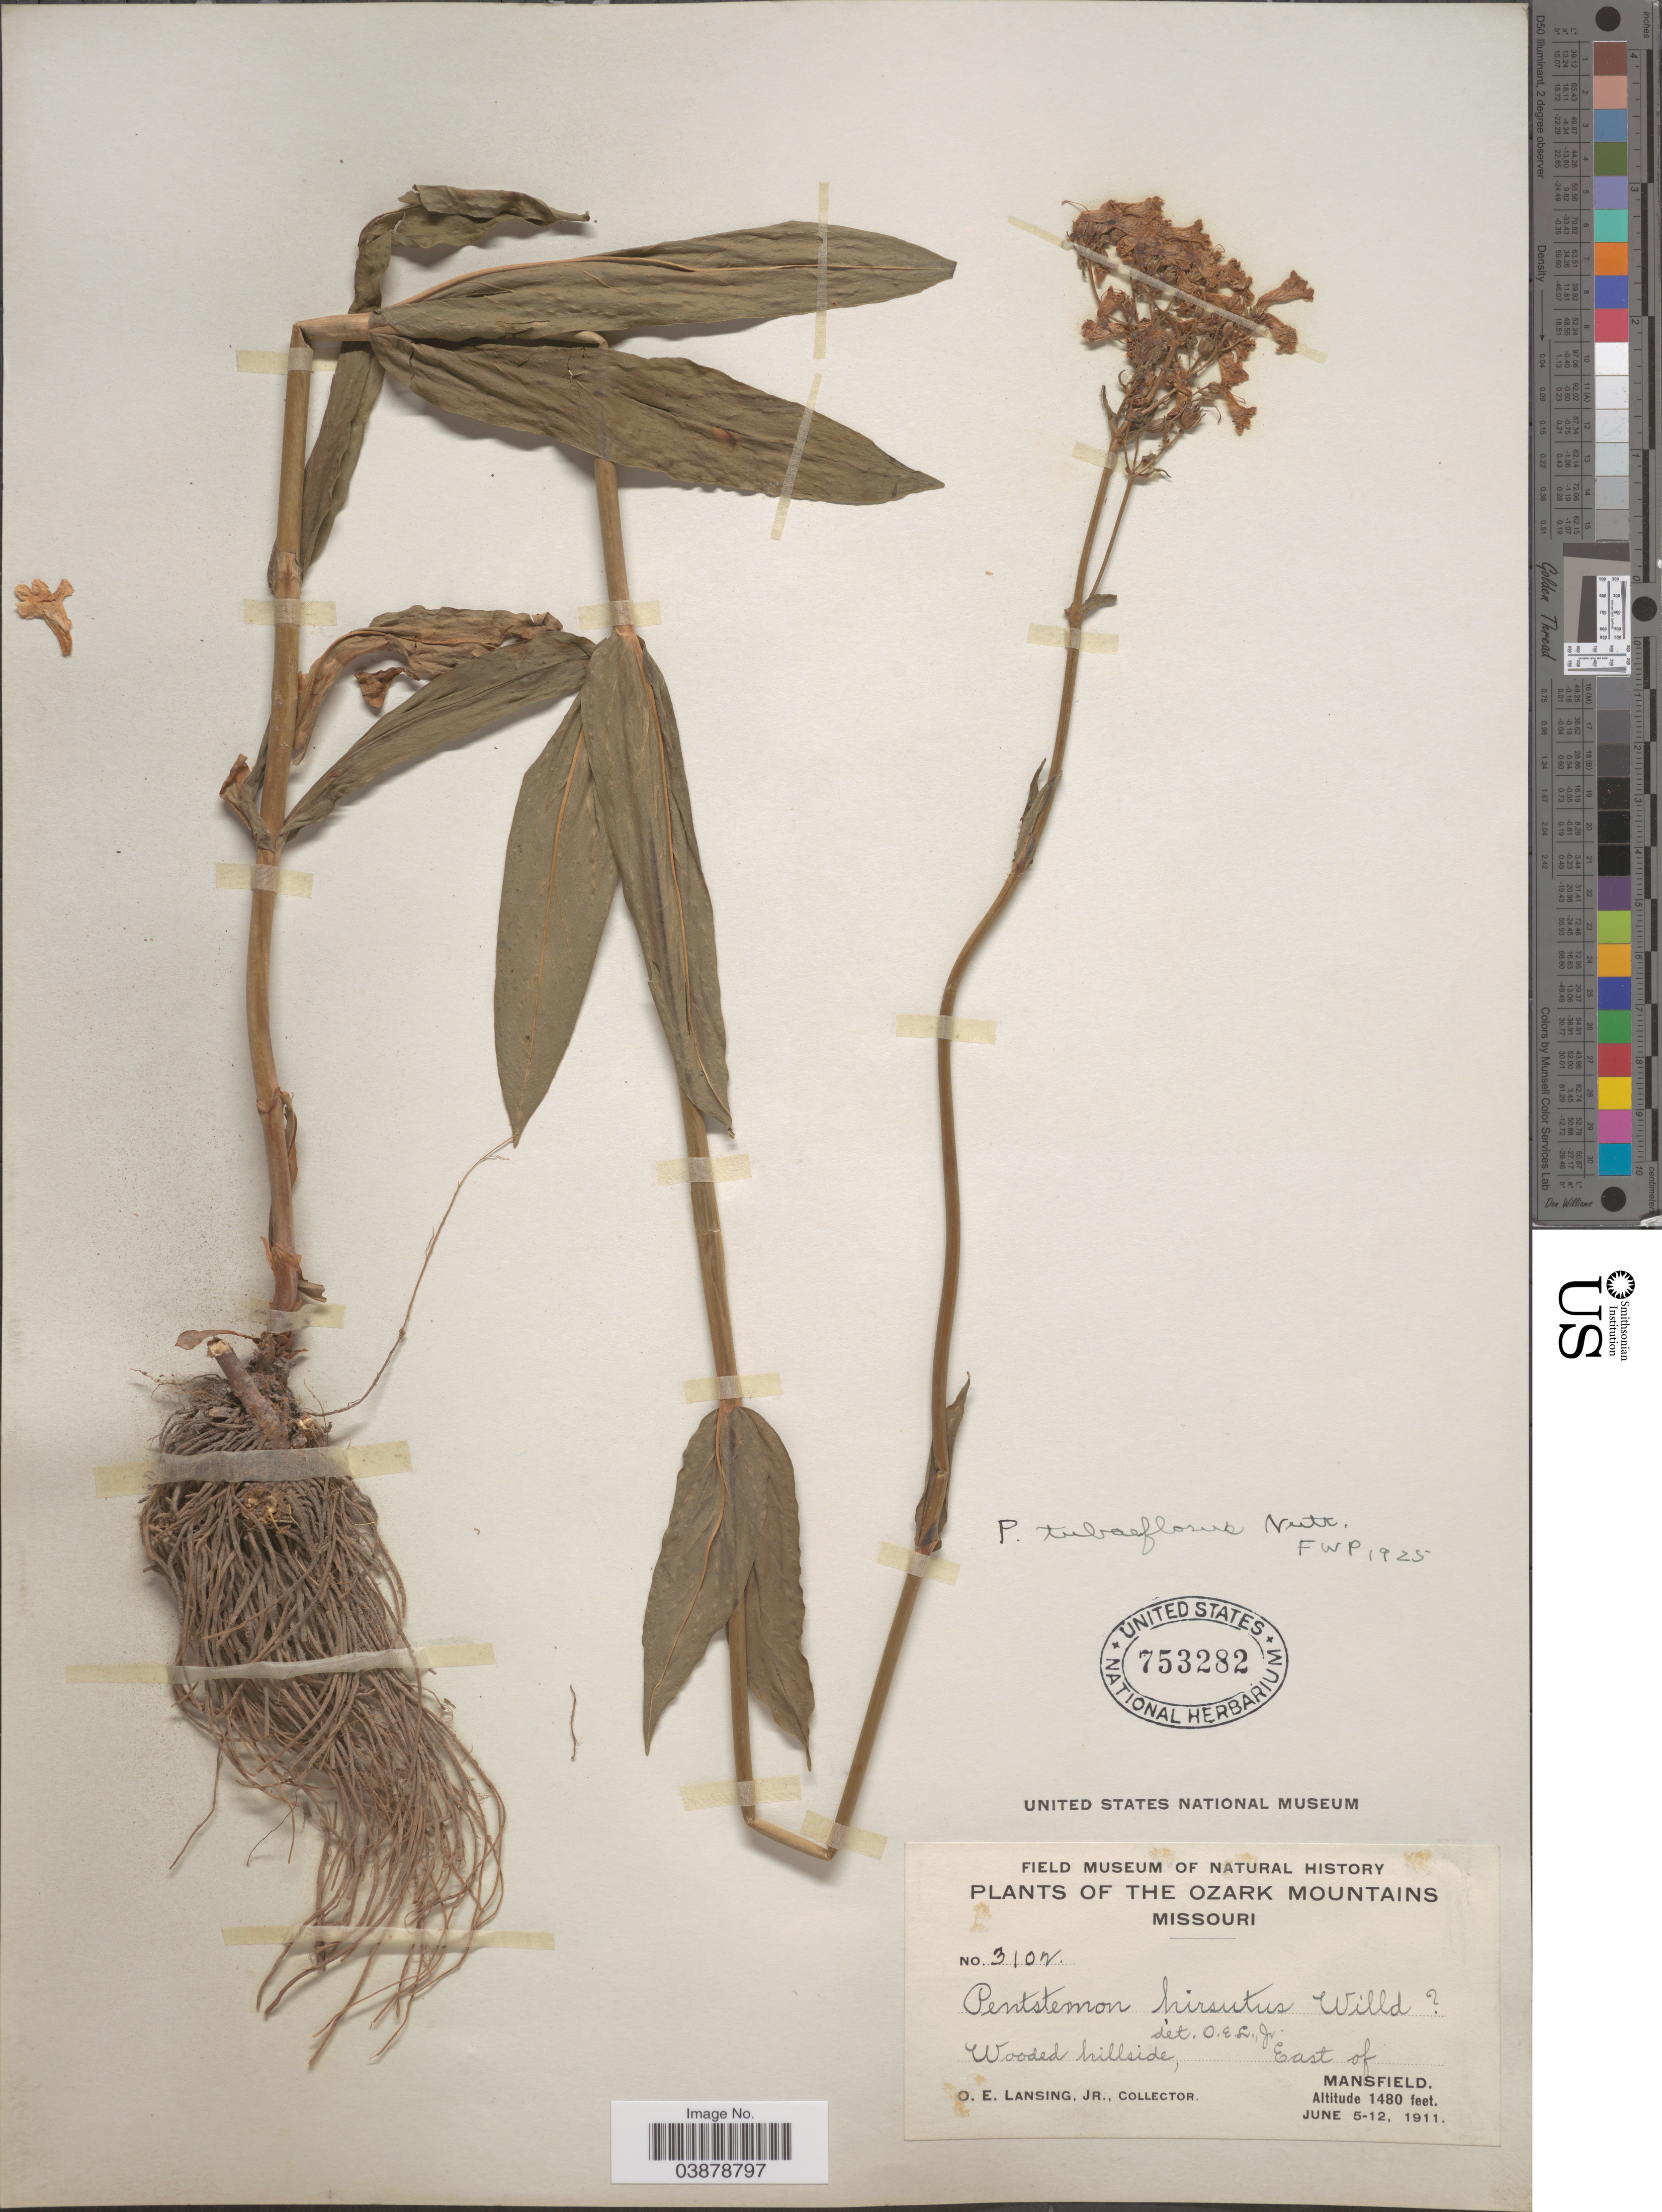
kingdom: Plantae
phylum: Tracheophyta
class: Magnoliopsida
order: Lamiales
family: Plantaginaceae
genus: Penstemon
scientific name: Penstemon tubaeflorus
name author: Nutt.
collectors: O. Lansing Jr.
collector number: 3102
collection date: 1911-06-05/1911-06-12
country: United States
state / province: Missouri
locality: Ozark Mountains. East of Mansfield.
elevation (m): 451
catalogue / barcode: US 753282